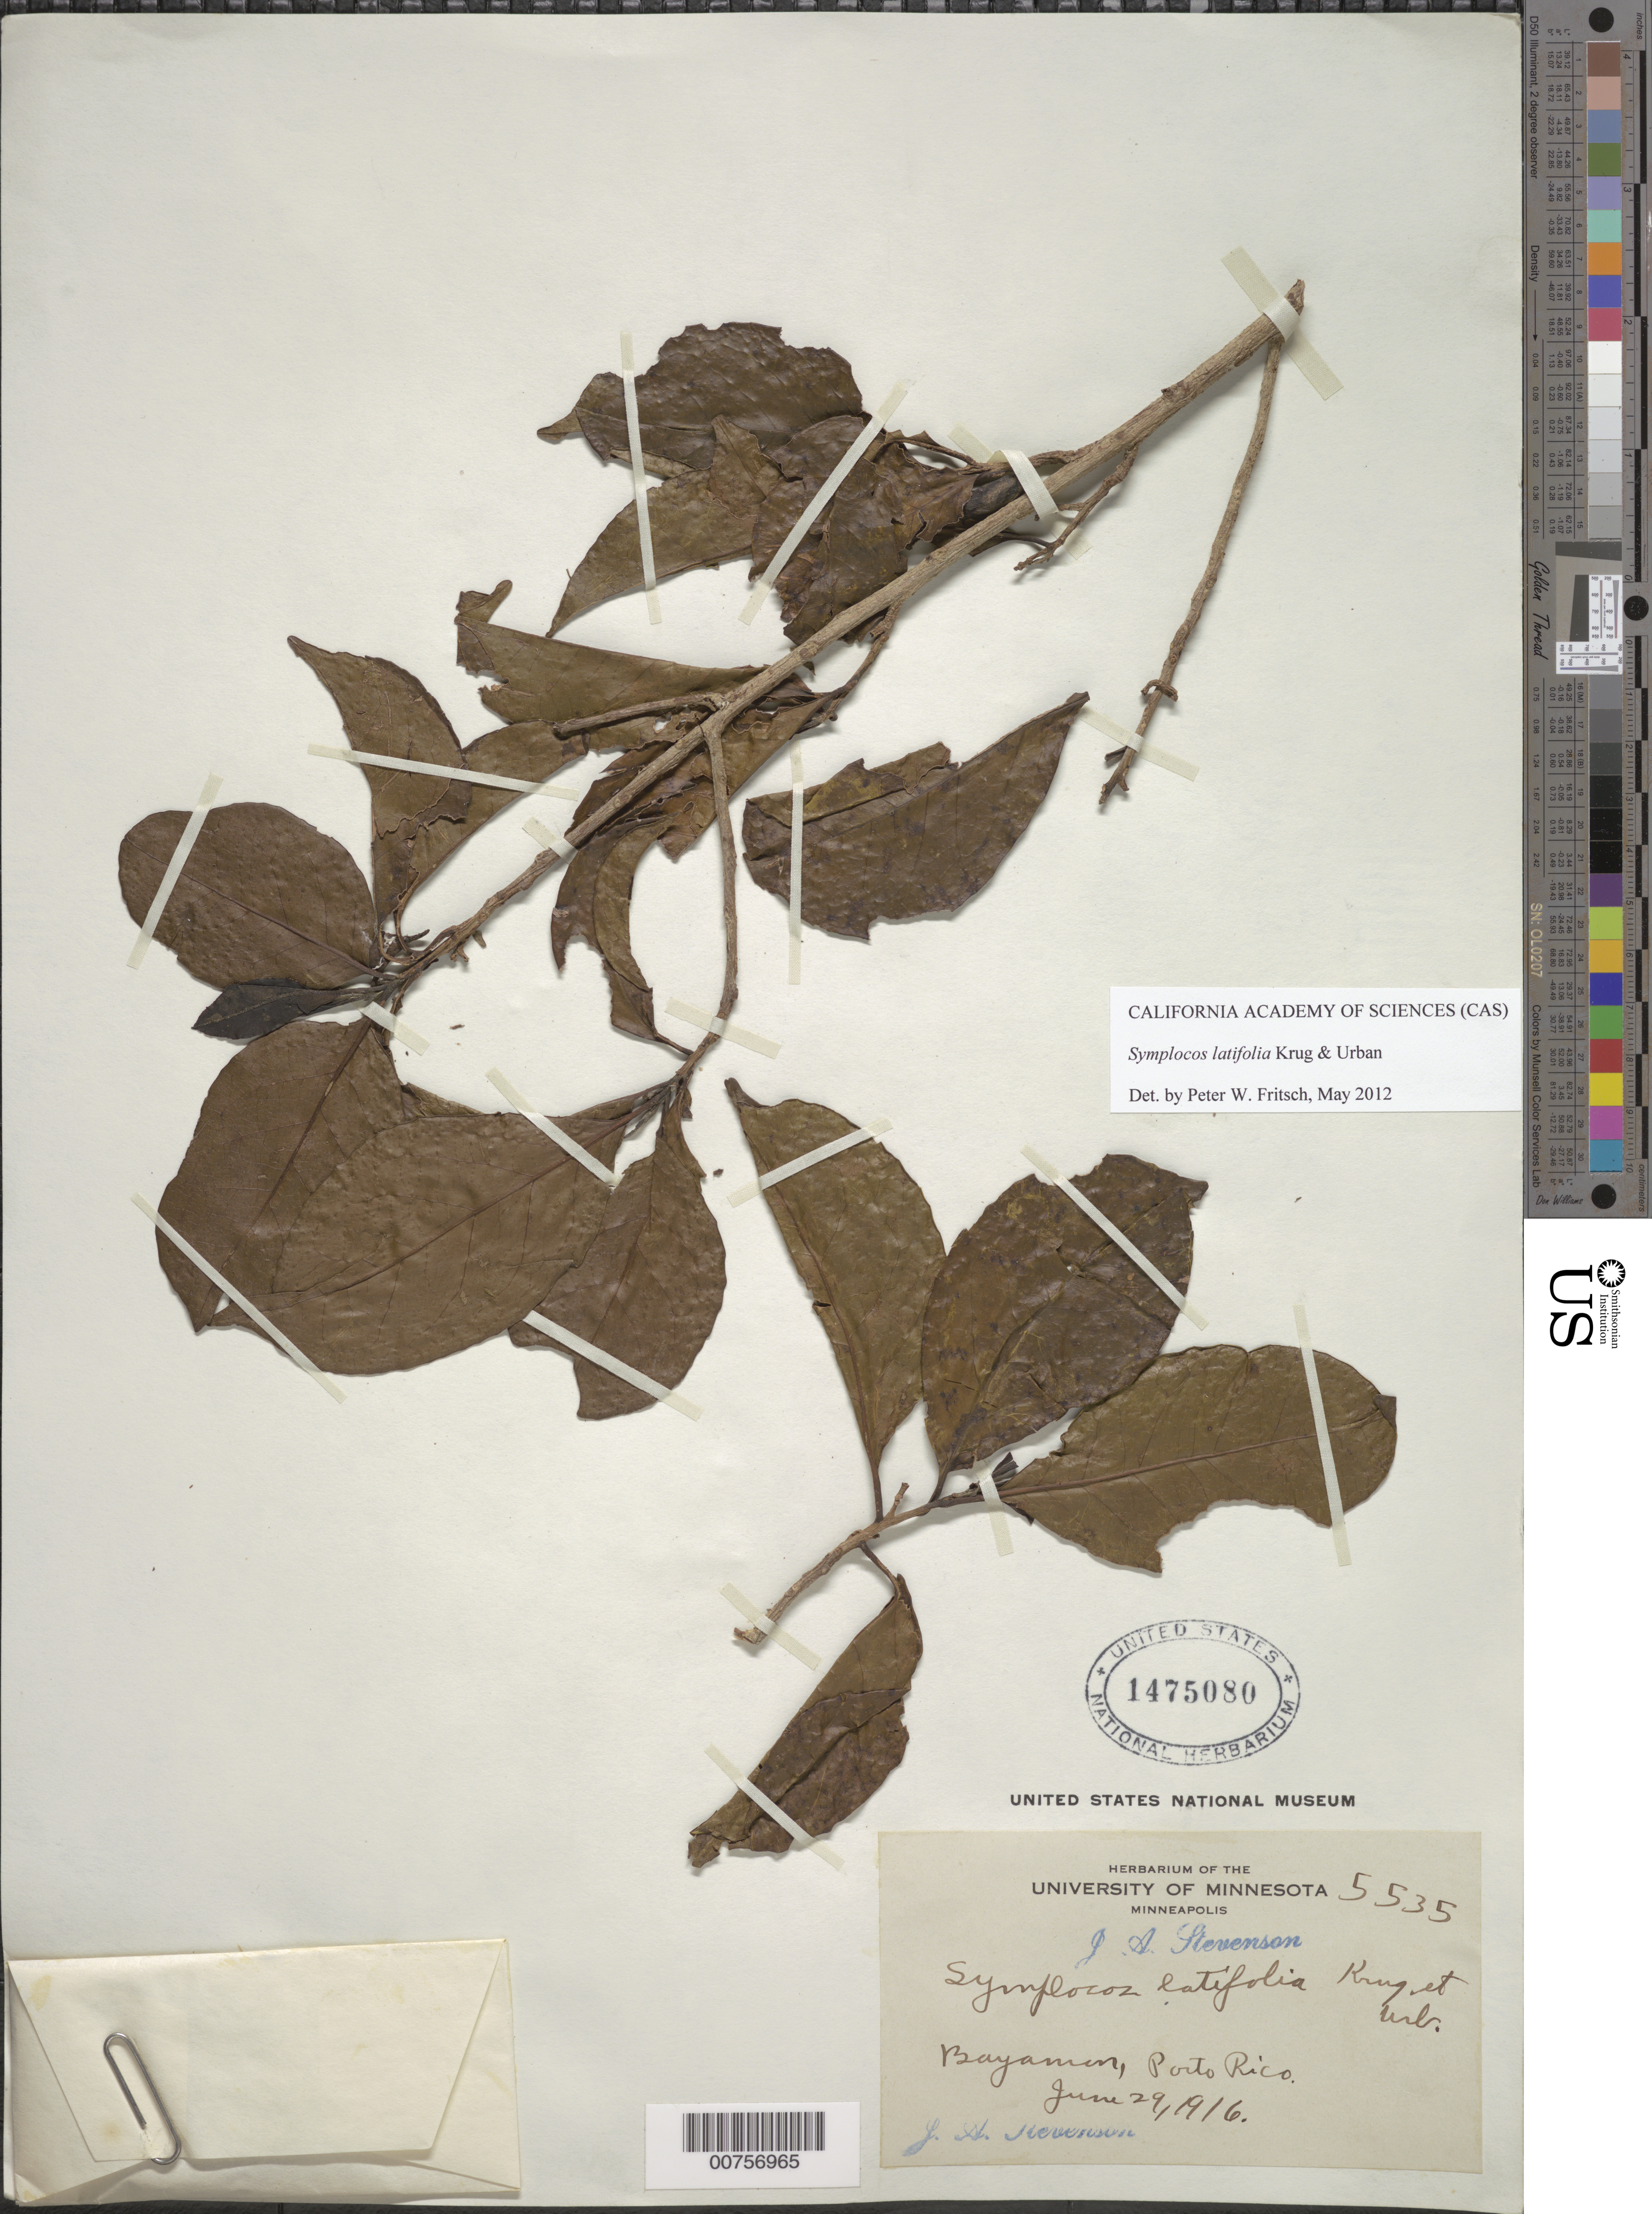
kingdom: Plantae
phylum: Tracheophyta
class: Magnoliopsida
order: Ericales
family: Symplocaceae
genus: Symplocos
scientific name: Symplocos latifolia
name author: Krug & Urb.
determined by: Fritsch, Peter W.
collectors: J. Stevenson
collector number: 5535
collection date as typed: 29 Jun 1916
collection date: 1916-06-29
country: Puerto Rico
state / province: Bayamón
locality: Bayamon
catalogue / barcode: US 1475080